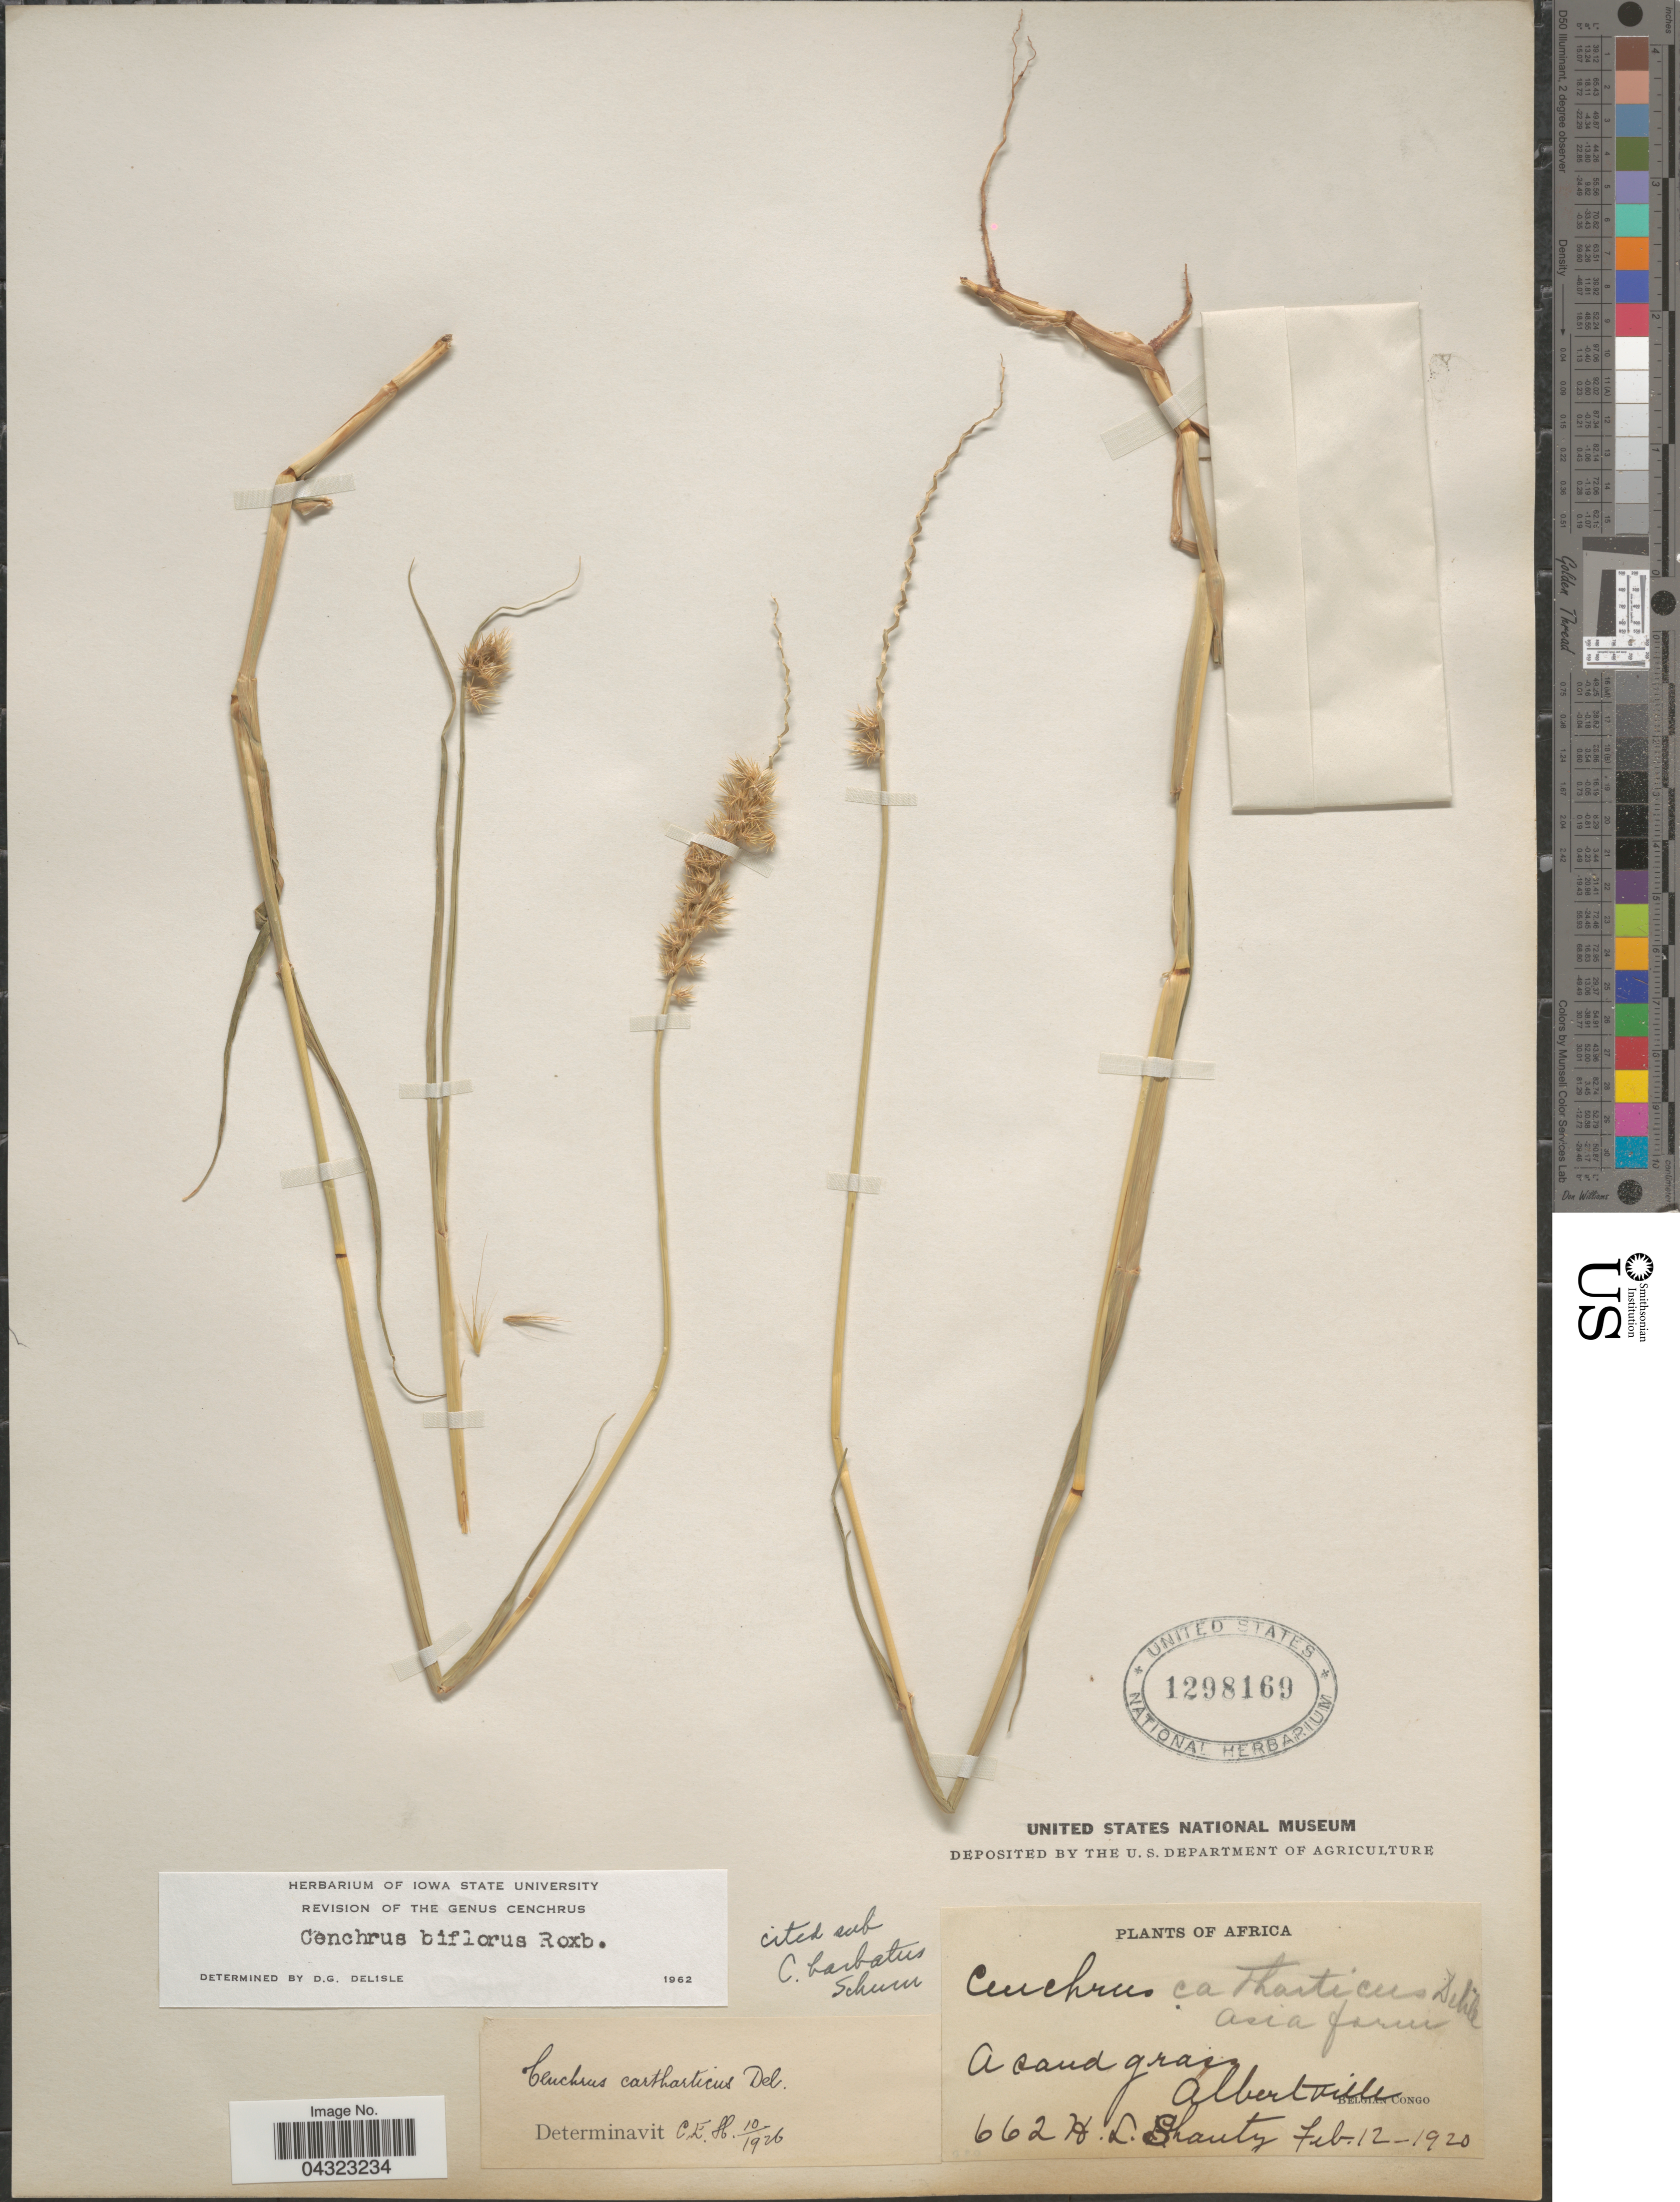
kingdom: Plantae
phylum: Tracheophyta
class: Liliopsida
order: Poales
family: Poaceae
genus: Cenchrus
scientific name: Cenchrus biflorus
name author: Roxb.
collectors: H. Shantz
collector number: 662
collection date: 1920-02-12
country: Congo, Democratic Republic of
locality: Albertville. Belgian Congo.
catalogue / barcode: US 1298169